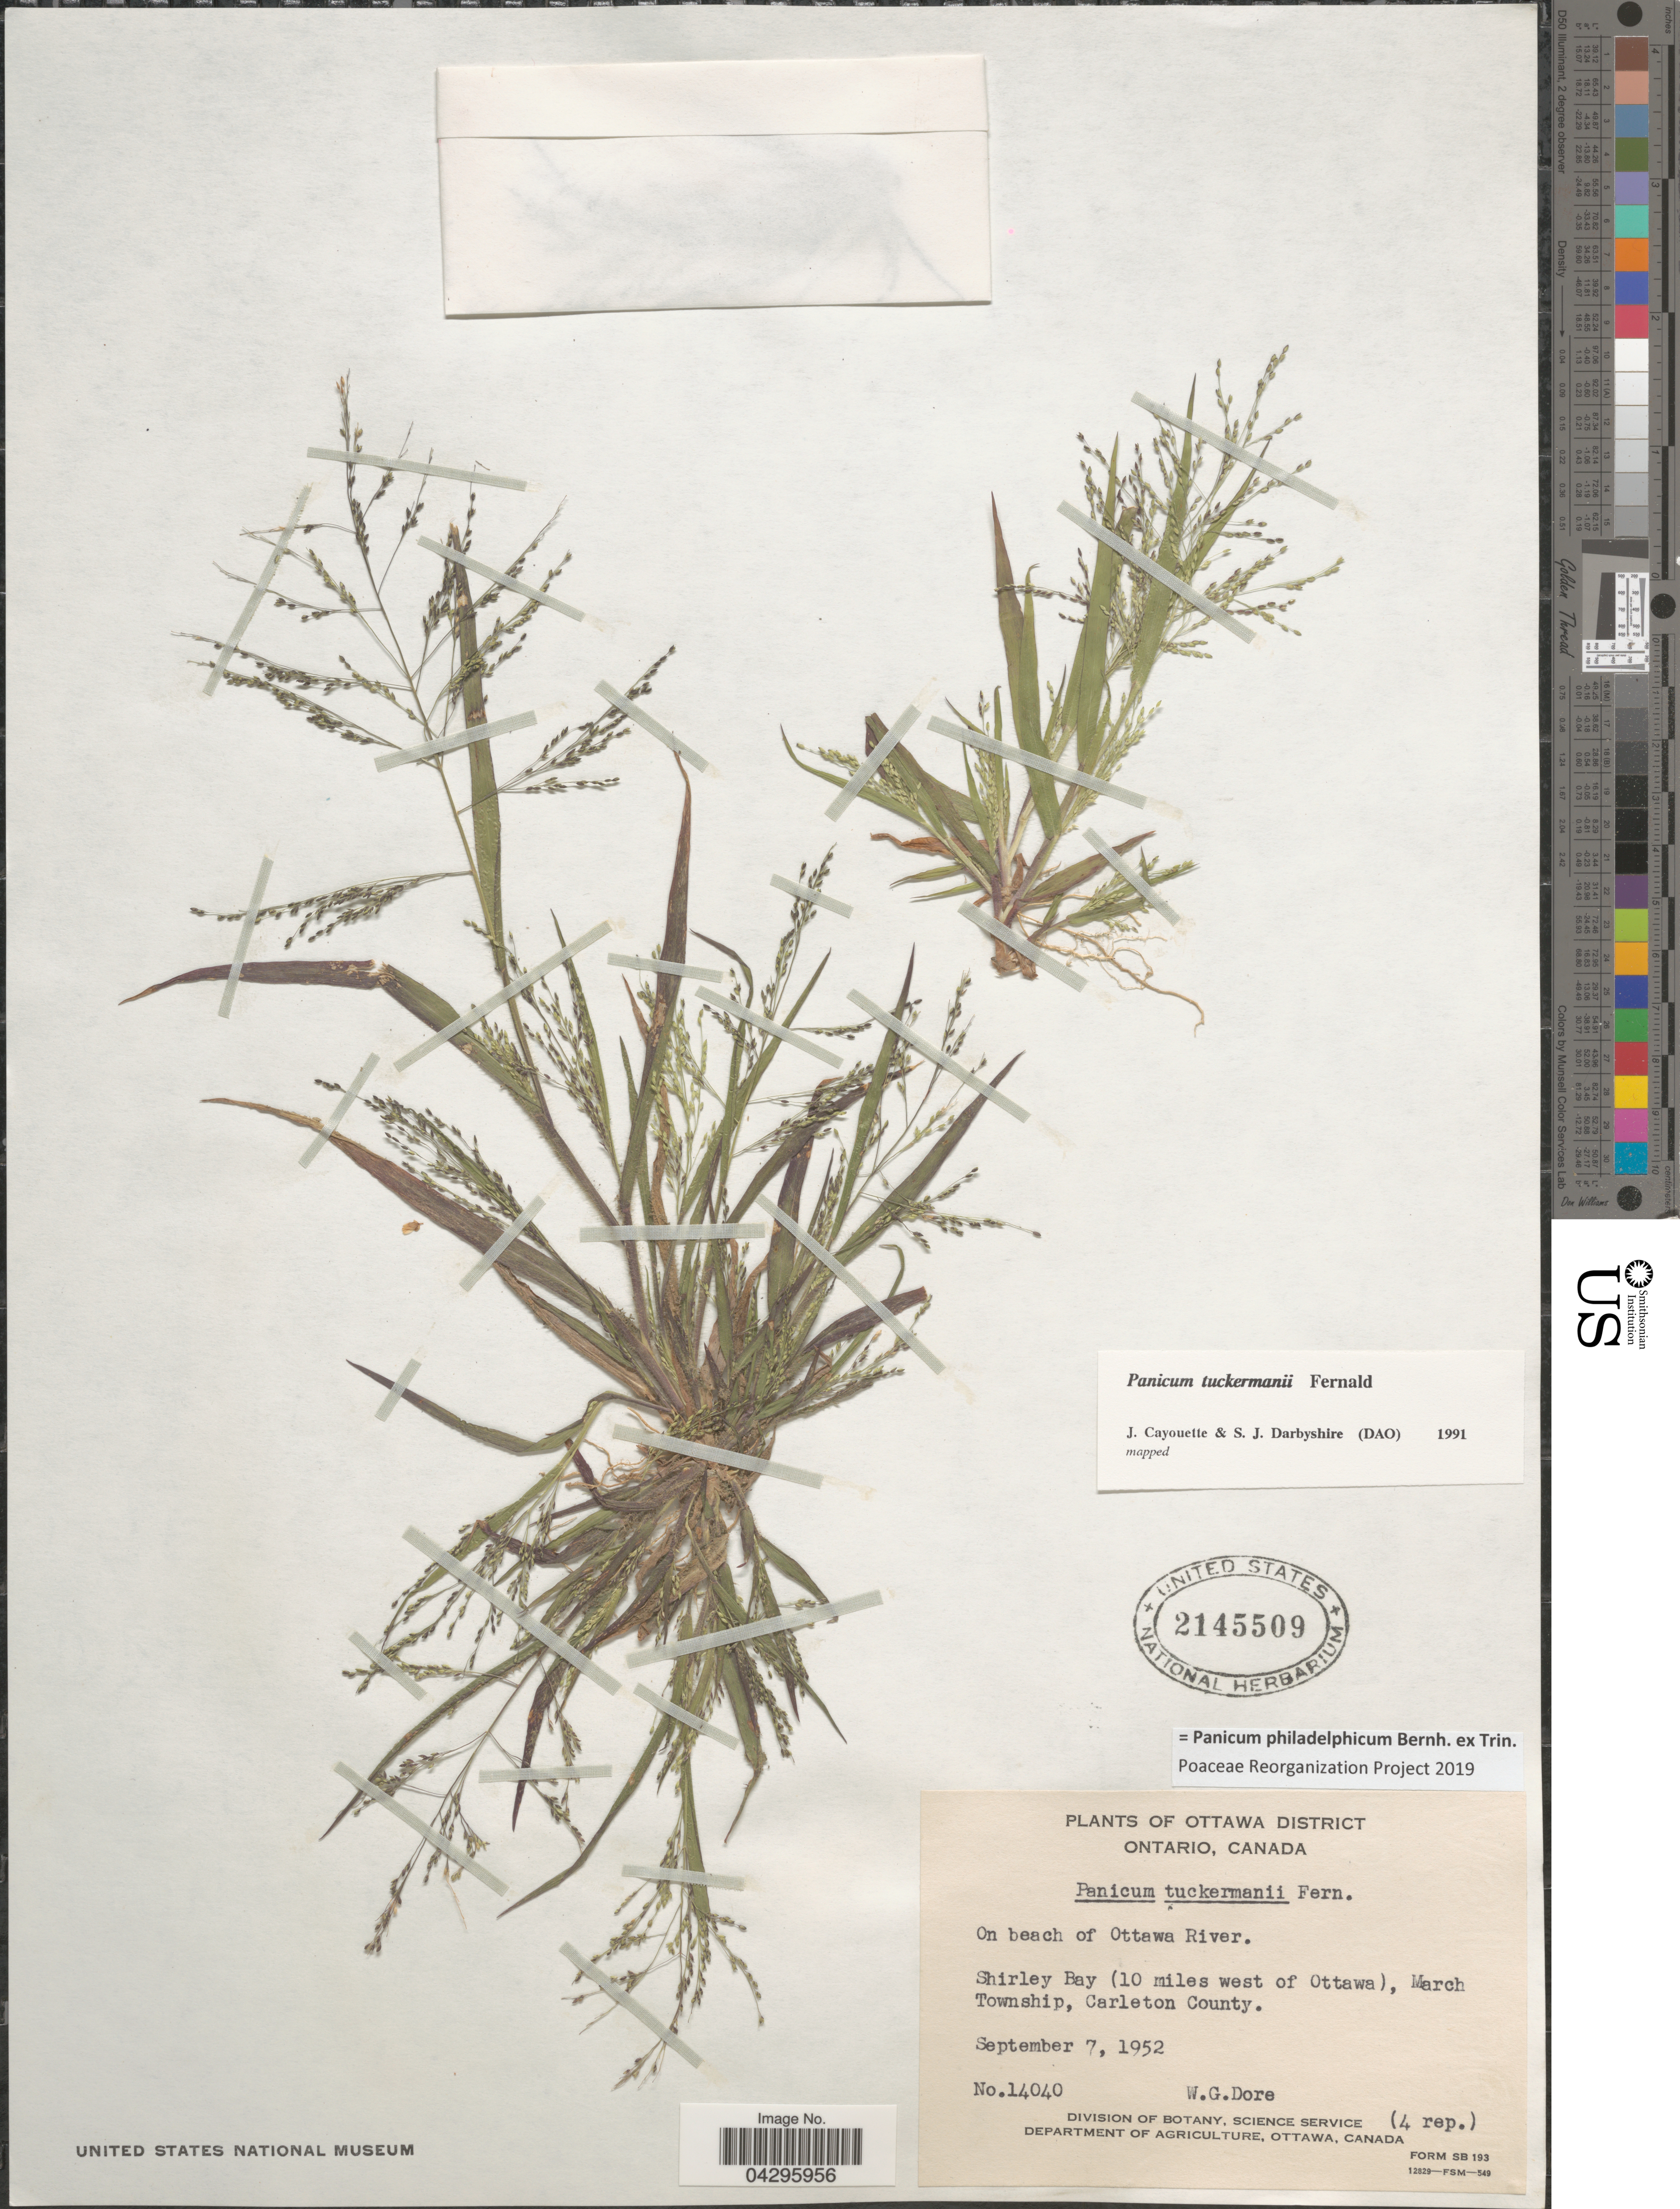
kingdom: Plantae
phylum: Tracheophyta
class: Liliopsida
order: Poales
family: Poaceae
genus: Panicum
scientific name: Panicum philadelphicum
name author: Bernh. ex Trin.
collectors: W. Dore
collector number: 14040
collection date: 1952-09-07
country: Canada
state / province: Ontario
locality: Ottawa District. On beach of Ottawa River. Shirley Bay (10 miles west of Ottawa), March Township, Carleton County.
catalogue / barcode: US 2145509